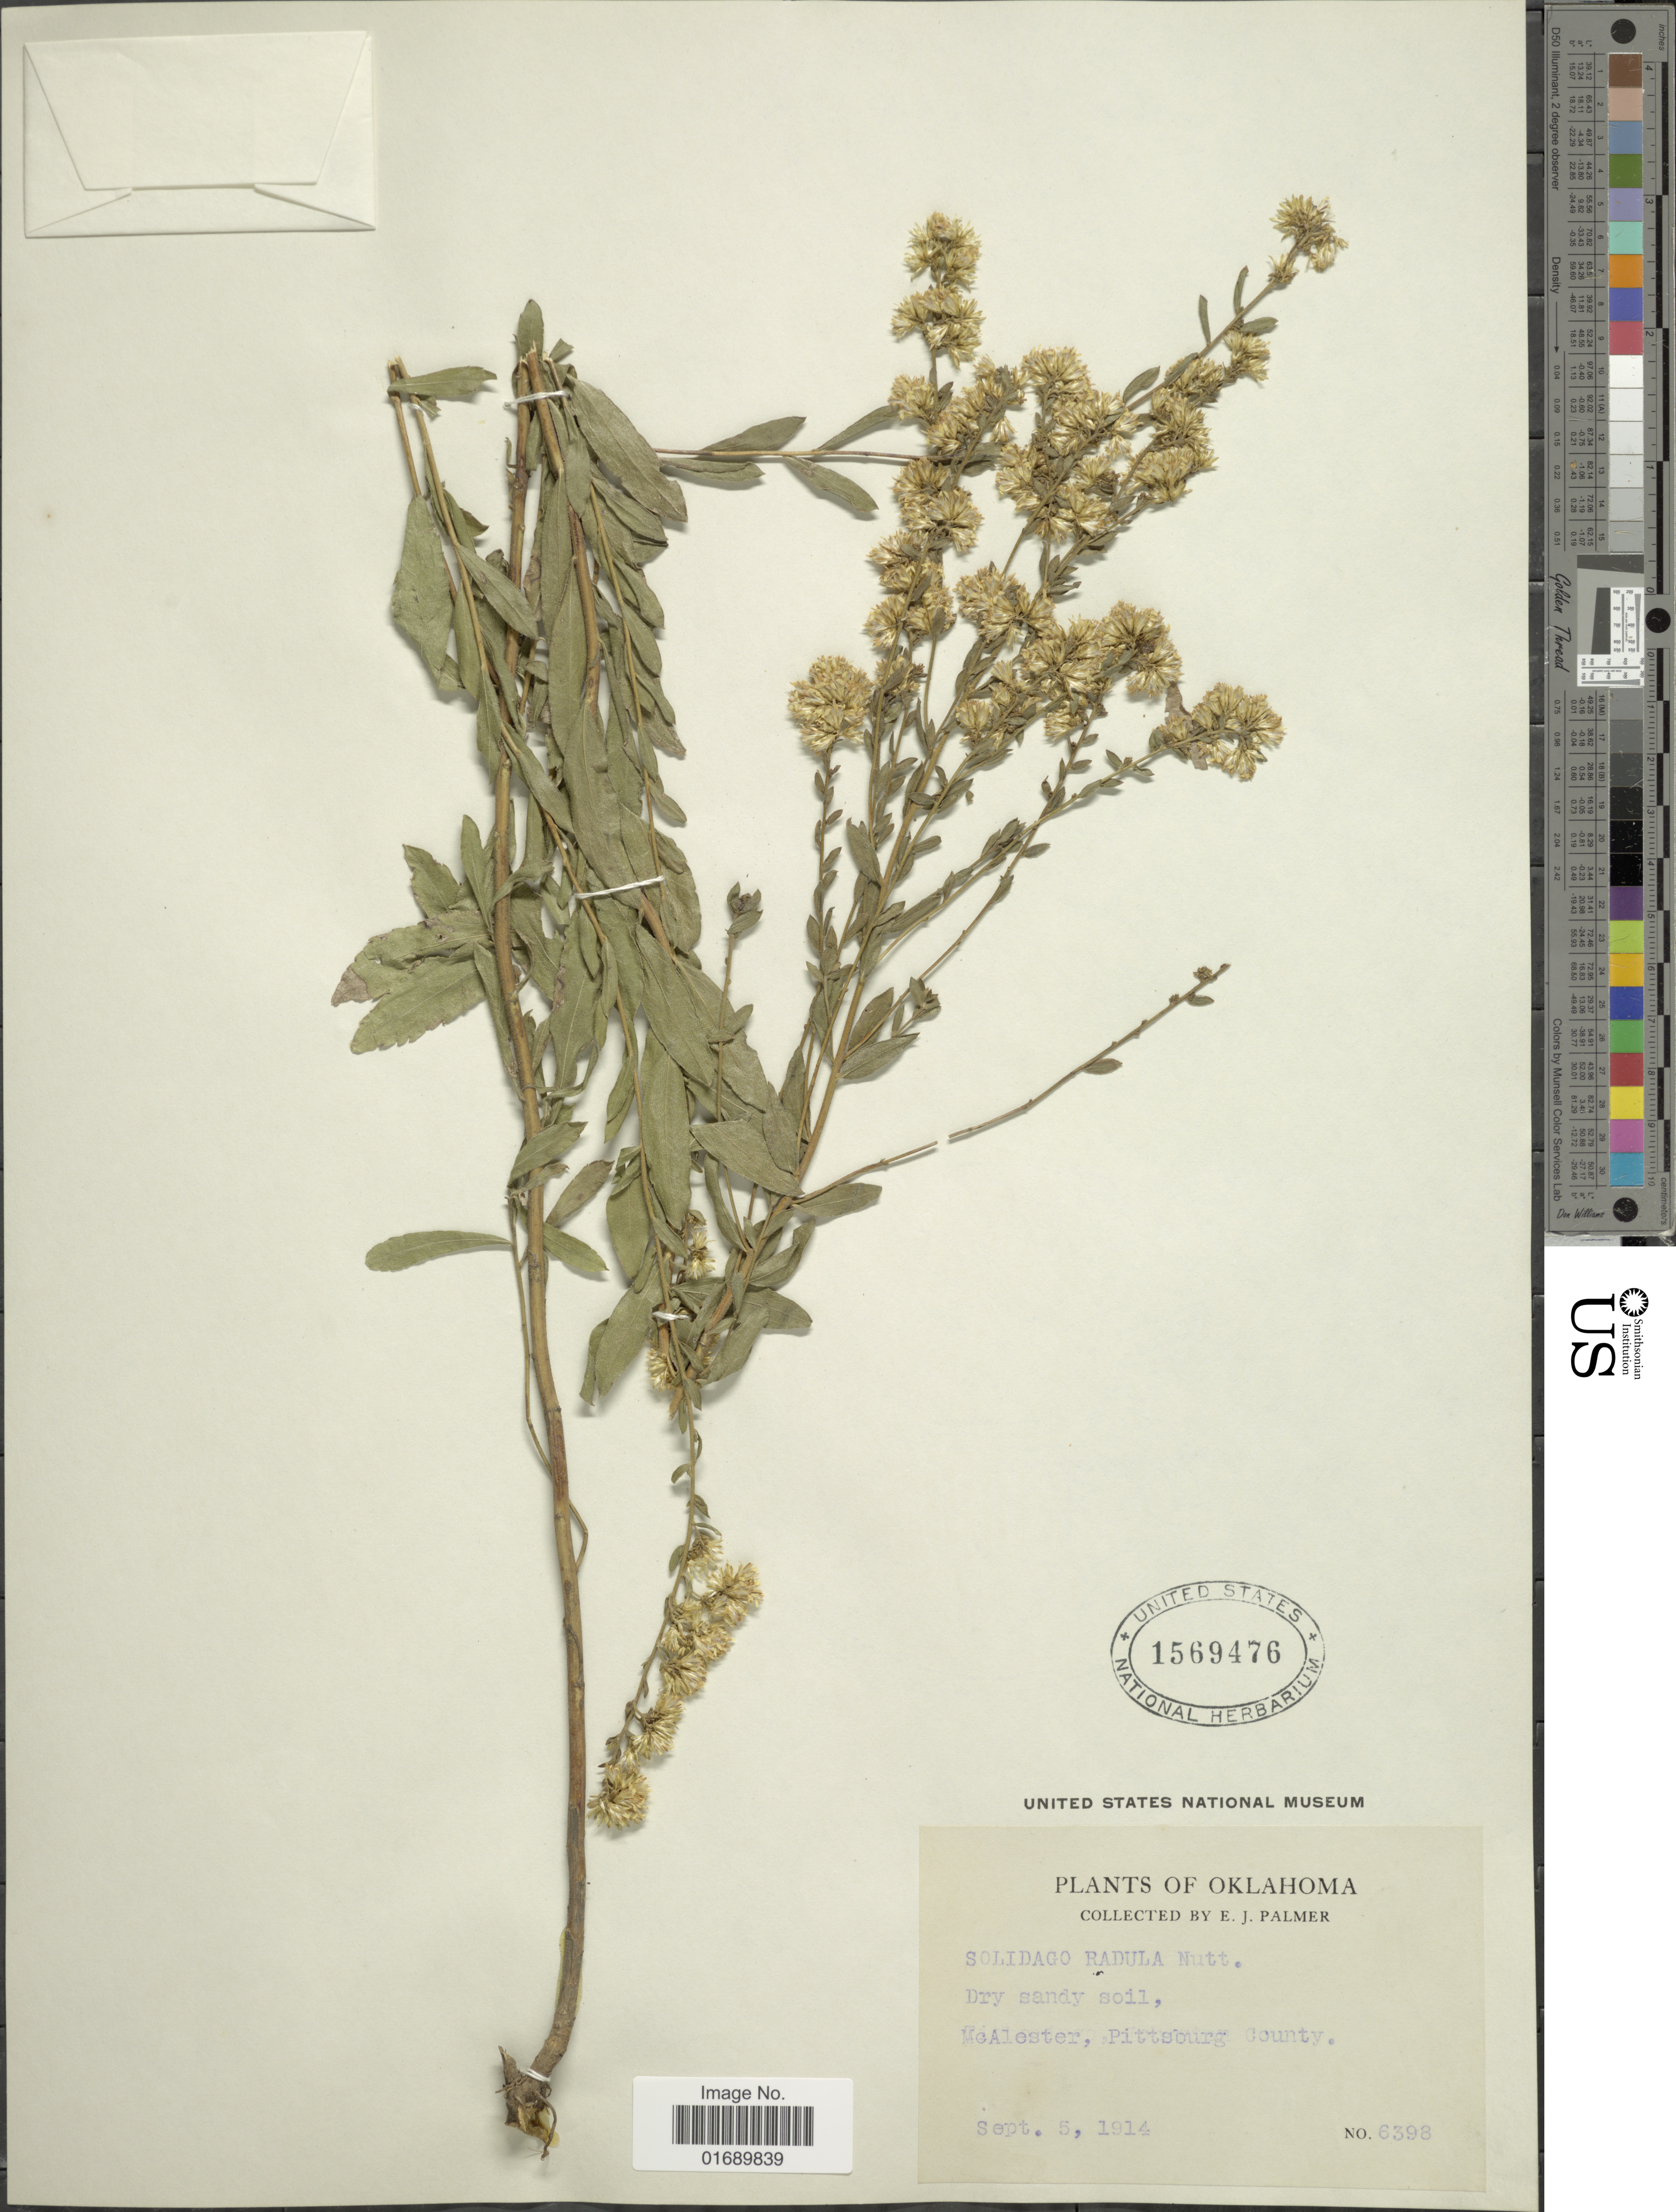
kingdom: Plantae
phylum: Tracheophyta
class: Magnoliopsida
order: Asterales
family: Asteraceae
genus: Solidago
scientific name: Solidago radula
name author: Nutt.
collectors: E. J. Palmer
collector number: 6398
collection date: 1914-09-05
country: United States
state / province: Oklahoma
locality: Dry sandy soil, McAlester, Pittsburg County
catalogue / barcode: US 1569476